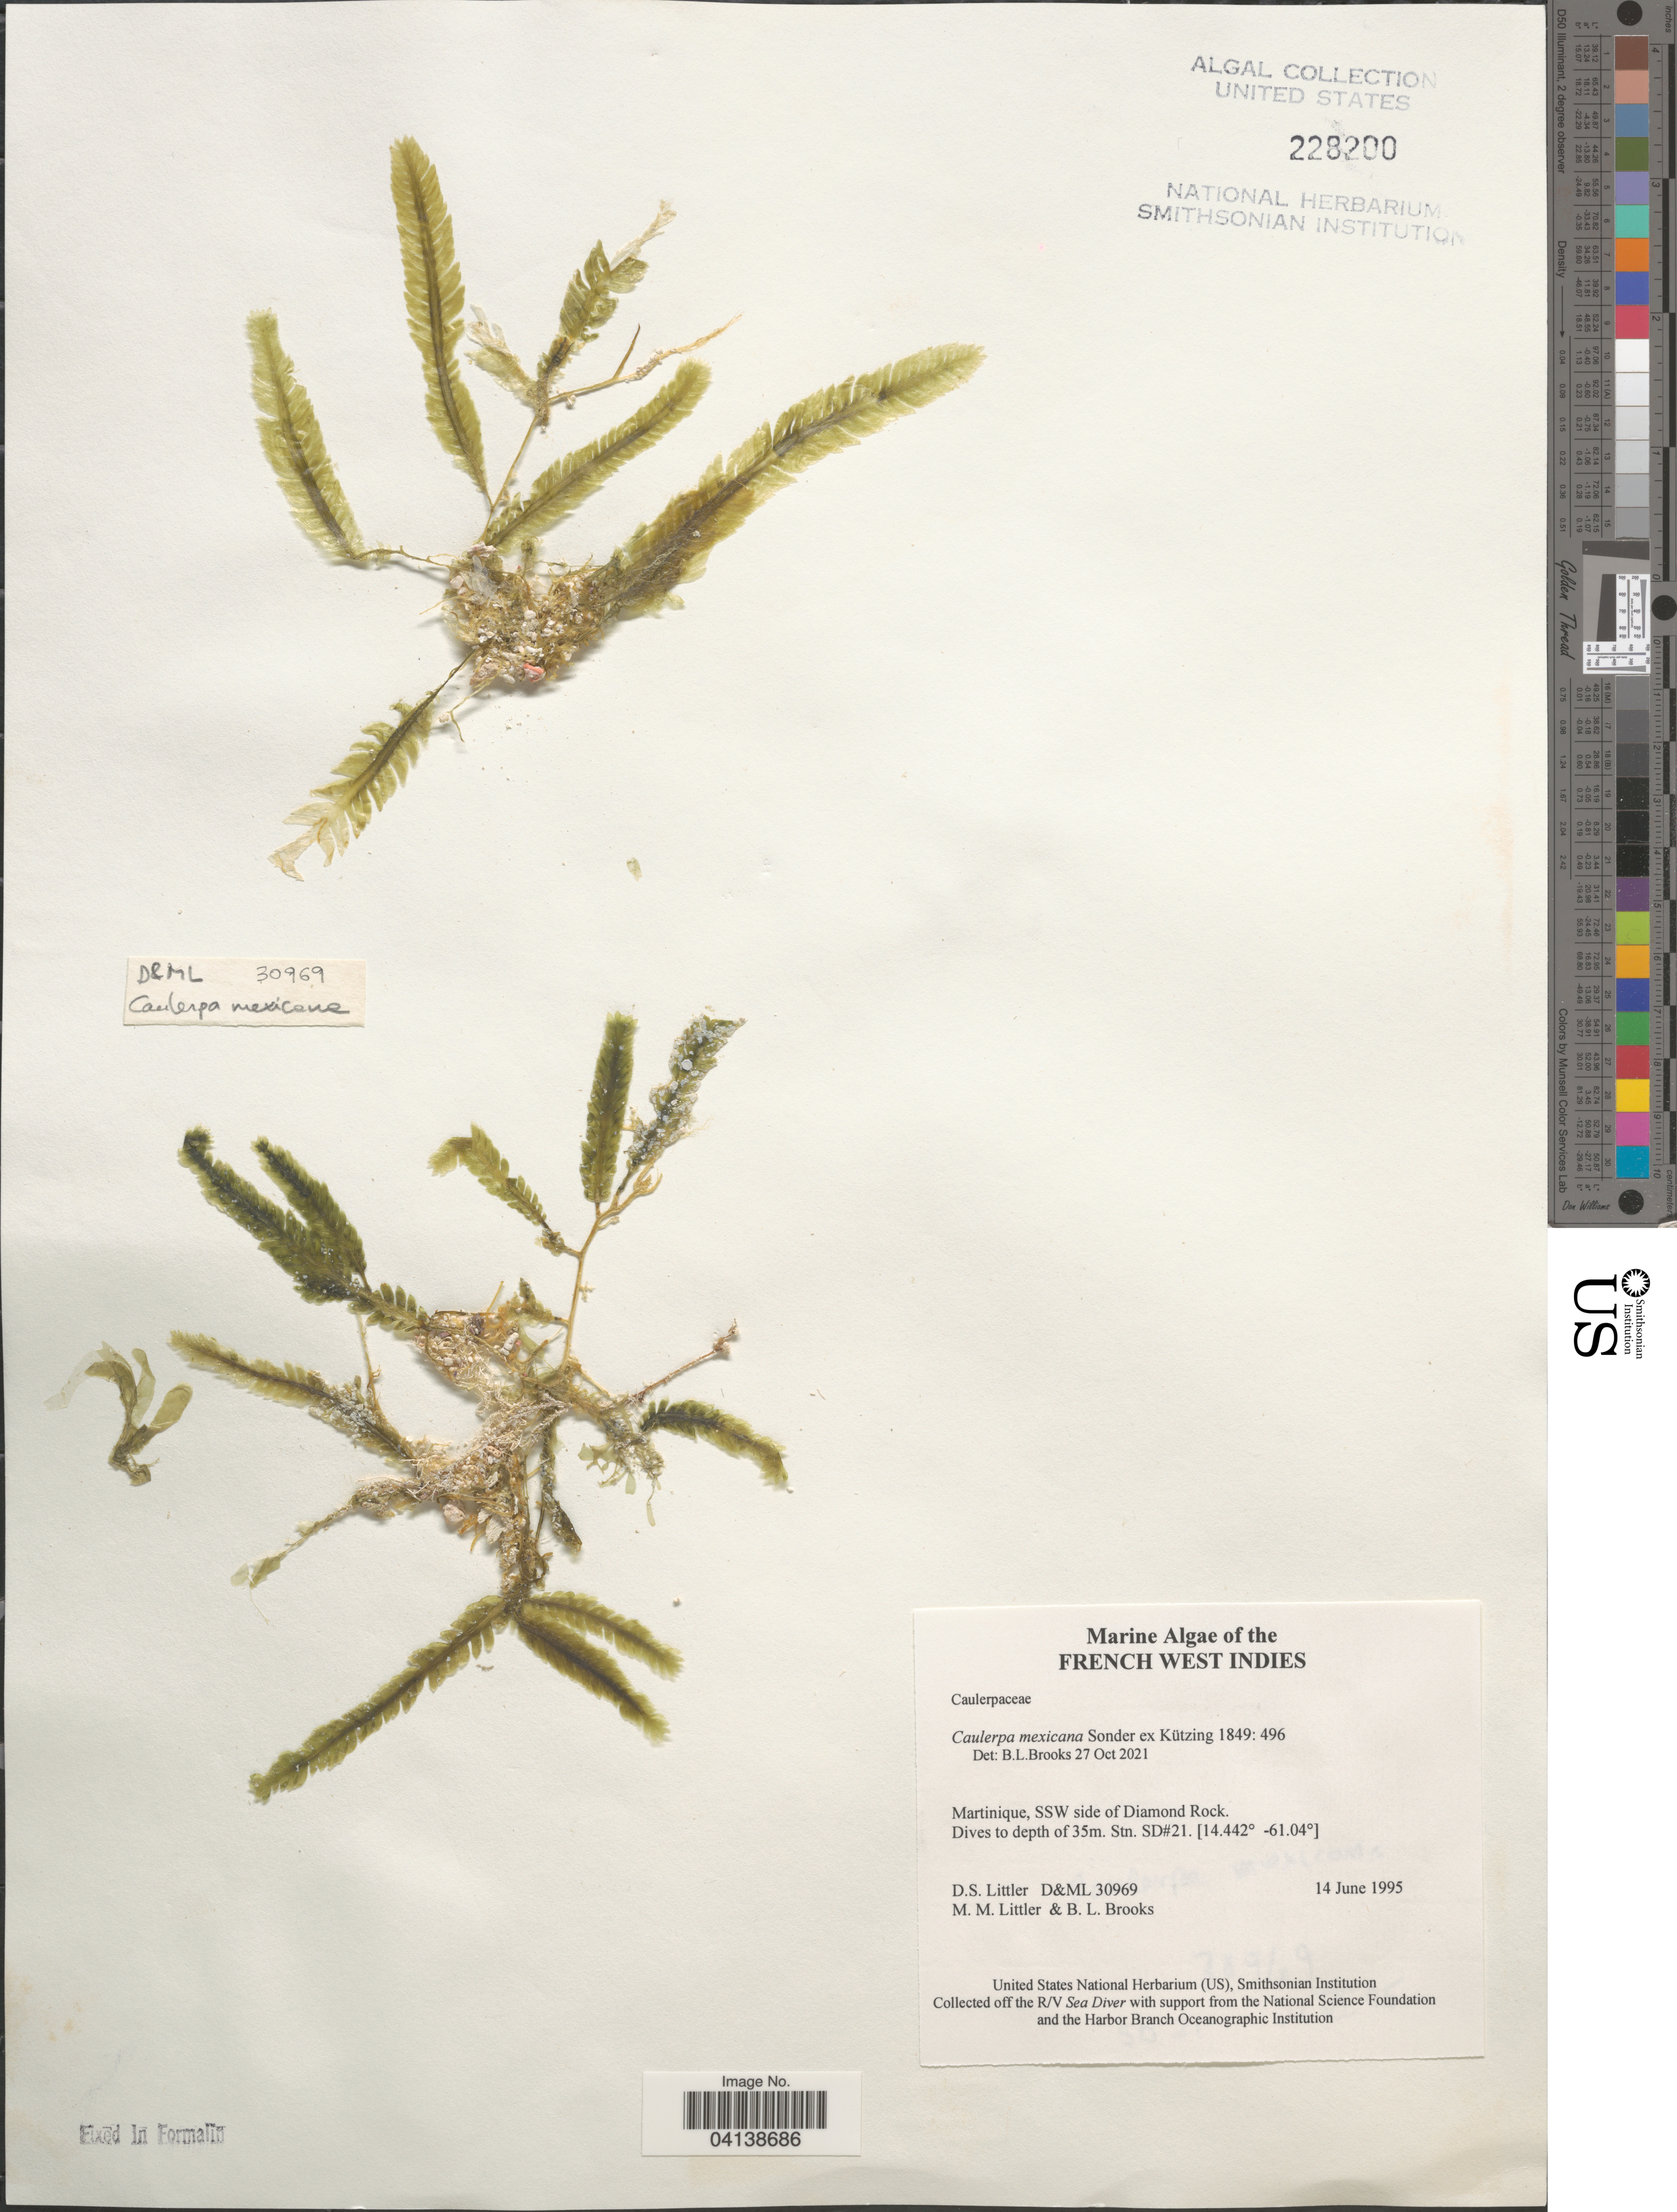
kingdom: Plantae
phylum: Chlorophyta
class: Ulvophyceae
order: Bryopsidales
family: Caulerpaceae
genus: Caulerpa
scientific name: Caulerpa mexicana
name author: Sond. ex Kütz.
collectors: D. S. Littler & B. Brooks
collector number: D&ML30969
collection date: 1995-06-14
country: Martinique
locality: French West Indies. SSW side of Diamond Rock. Stn. SD#21.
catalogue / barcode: US 228200